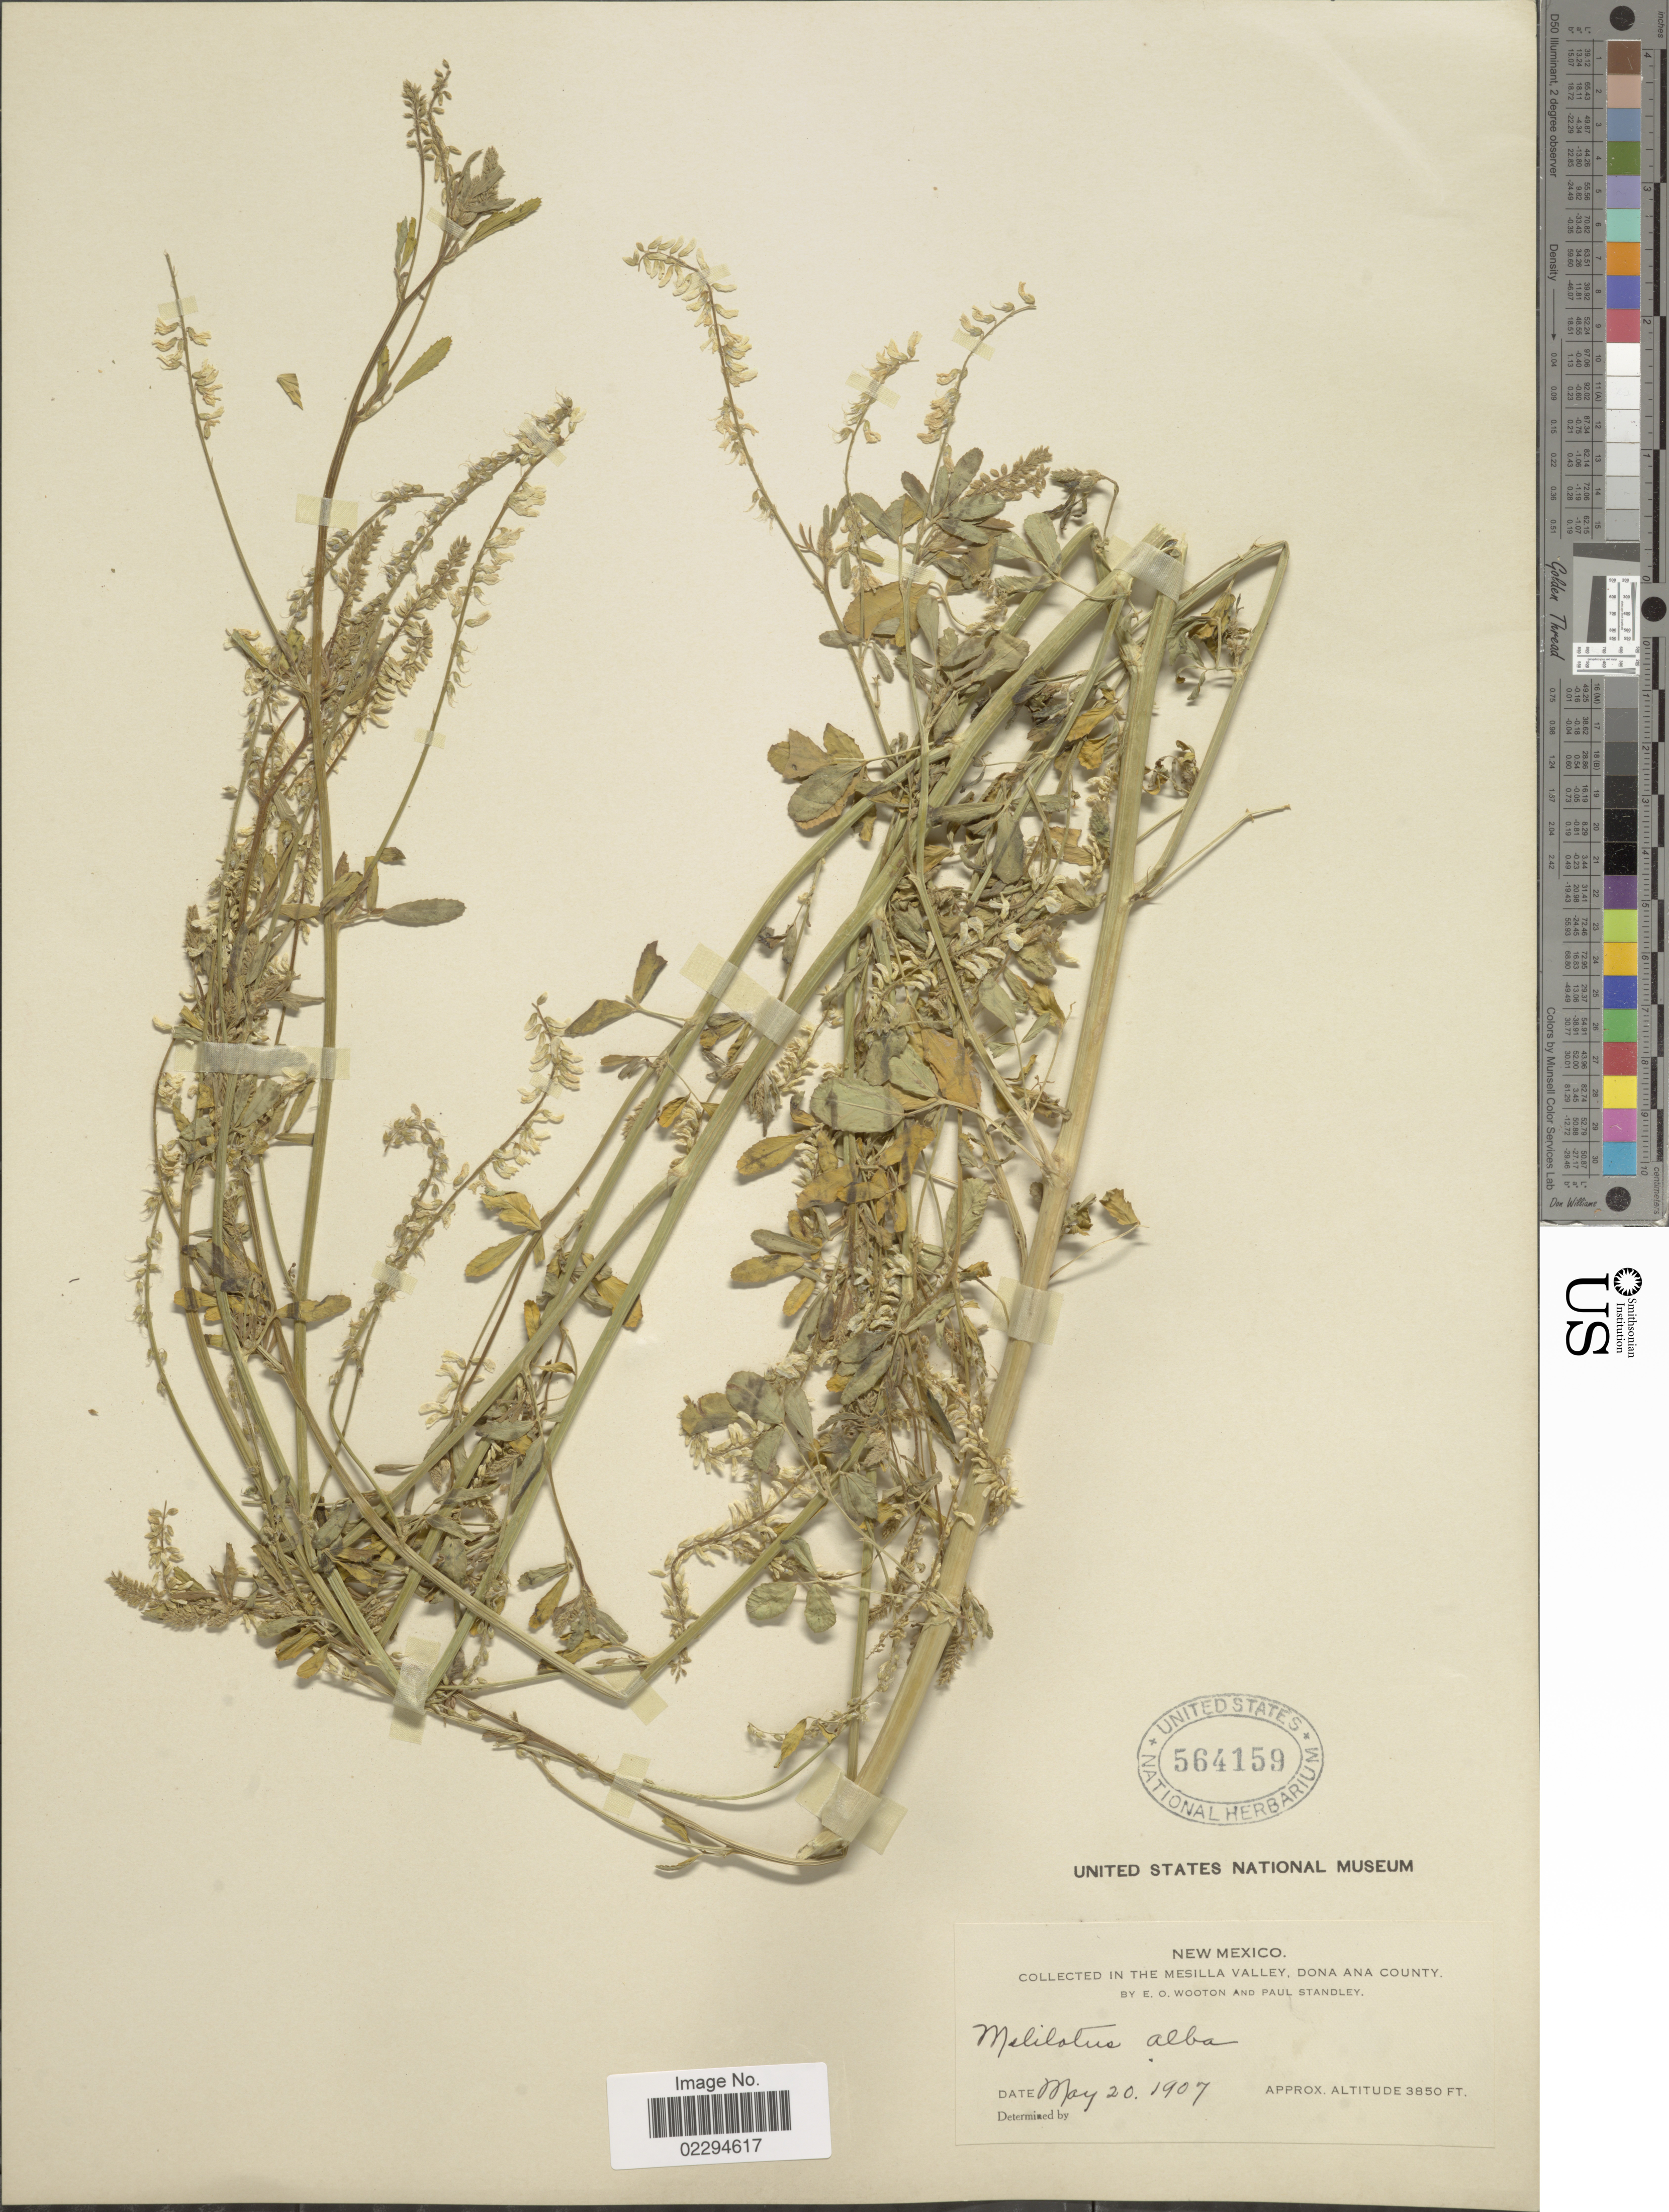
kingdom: Plantae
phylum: Tracheophyta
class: Magnoliopsida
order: Fabales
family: Fabaceae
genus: Melilotus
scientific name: Melilotus albus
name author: Medik.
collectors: E. O. Wooton & P. C. Standley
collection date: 1907-05-20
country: United States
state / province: New Mexico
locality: Mesilla Valley, Dona Ana County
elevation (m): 1173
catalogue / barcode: US 564159